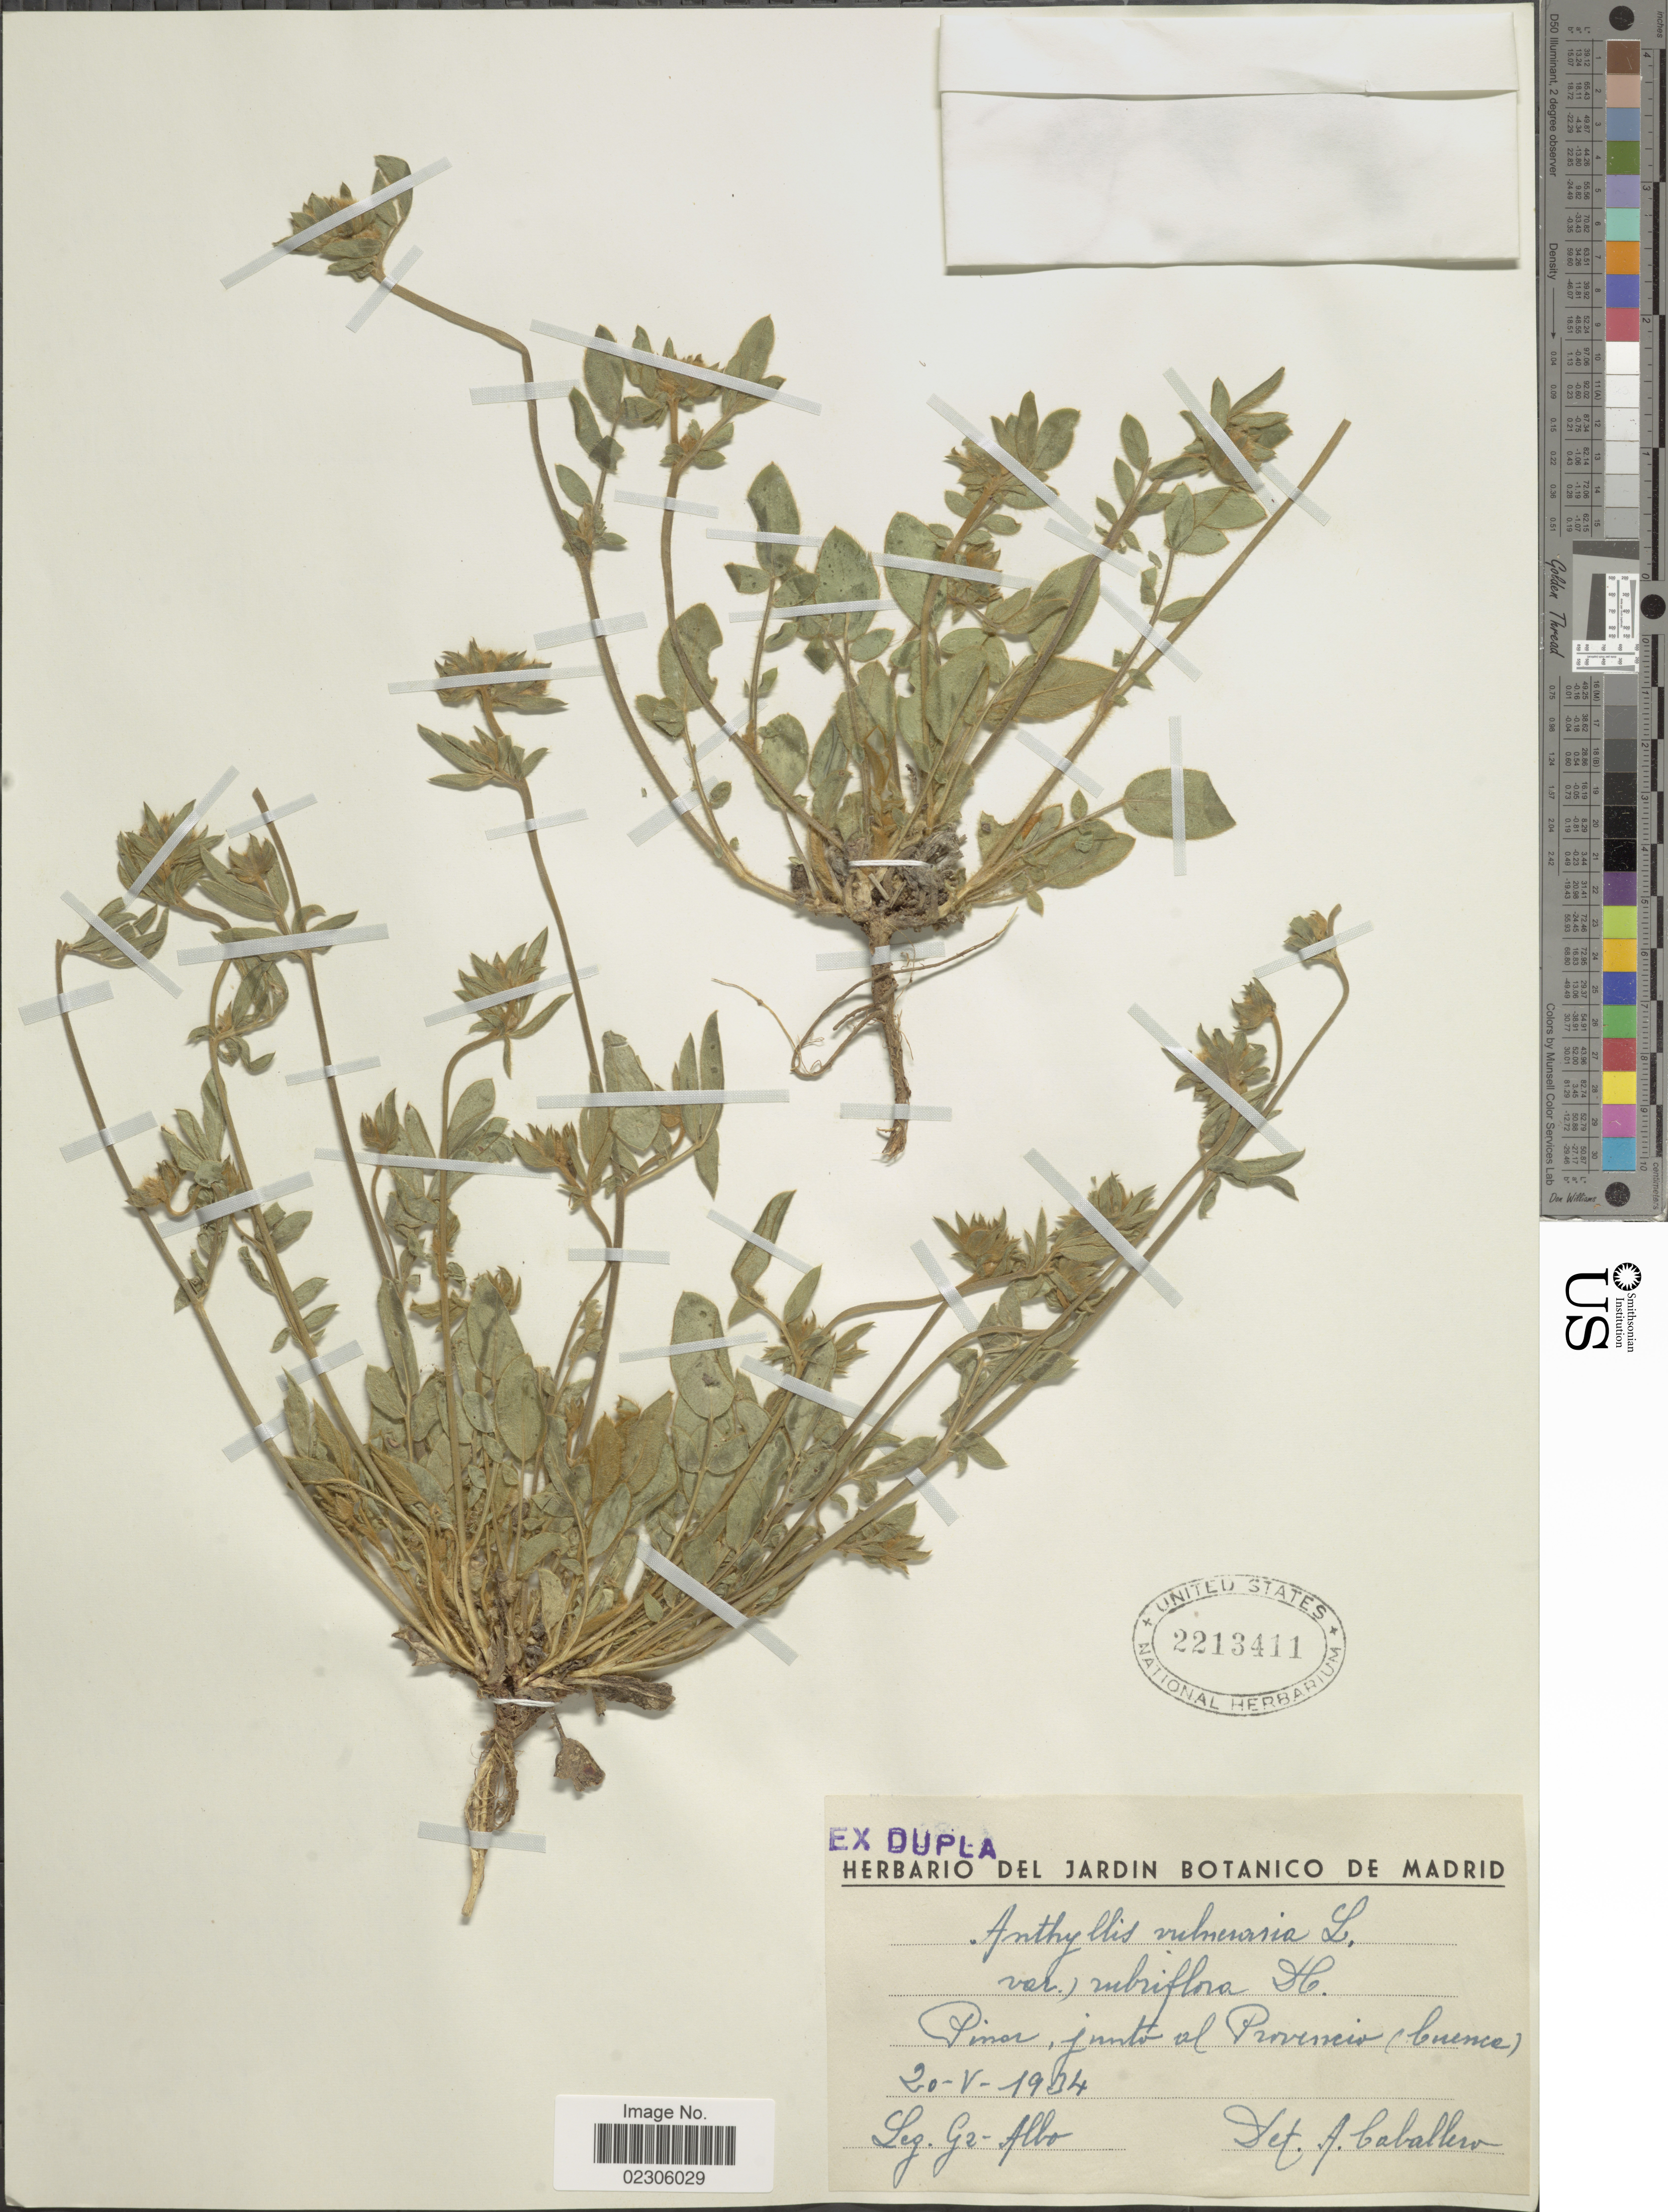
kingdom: Plantae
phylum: Tracheophyta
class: Magnoliopsida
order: Fabales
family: Fabaceae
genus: Anthyllis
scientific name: Anthyllis vulneraria var. rubriflora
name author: Ser.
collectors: Ge-Albo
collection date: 1934-05-20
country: Ecuador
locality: Pinor, junto al Provencio (Cuenca)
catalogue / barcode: US 2213411